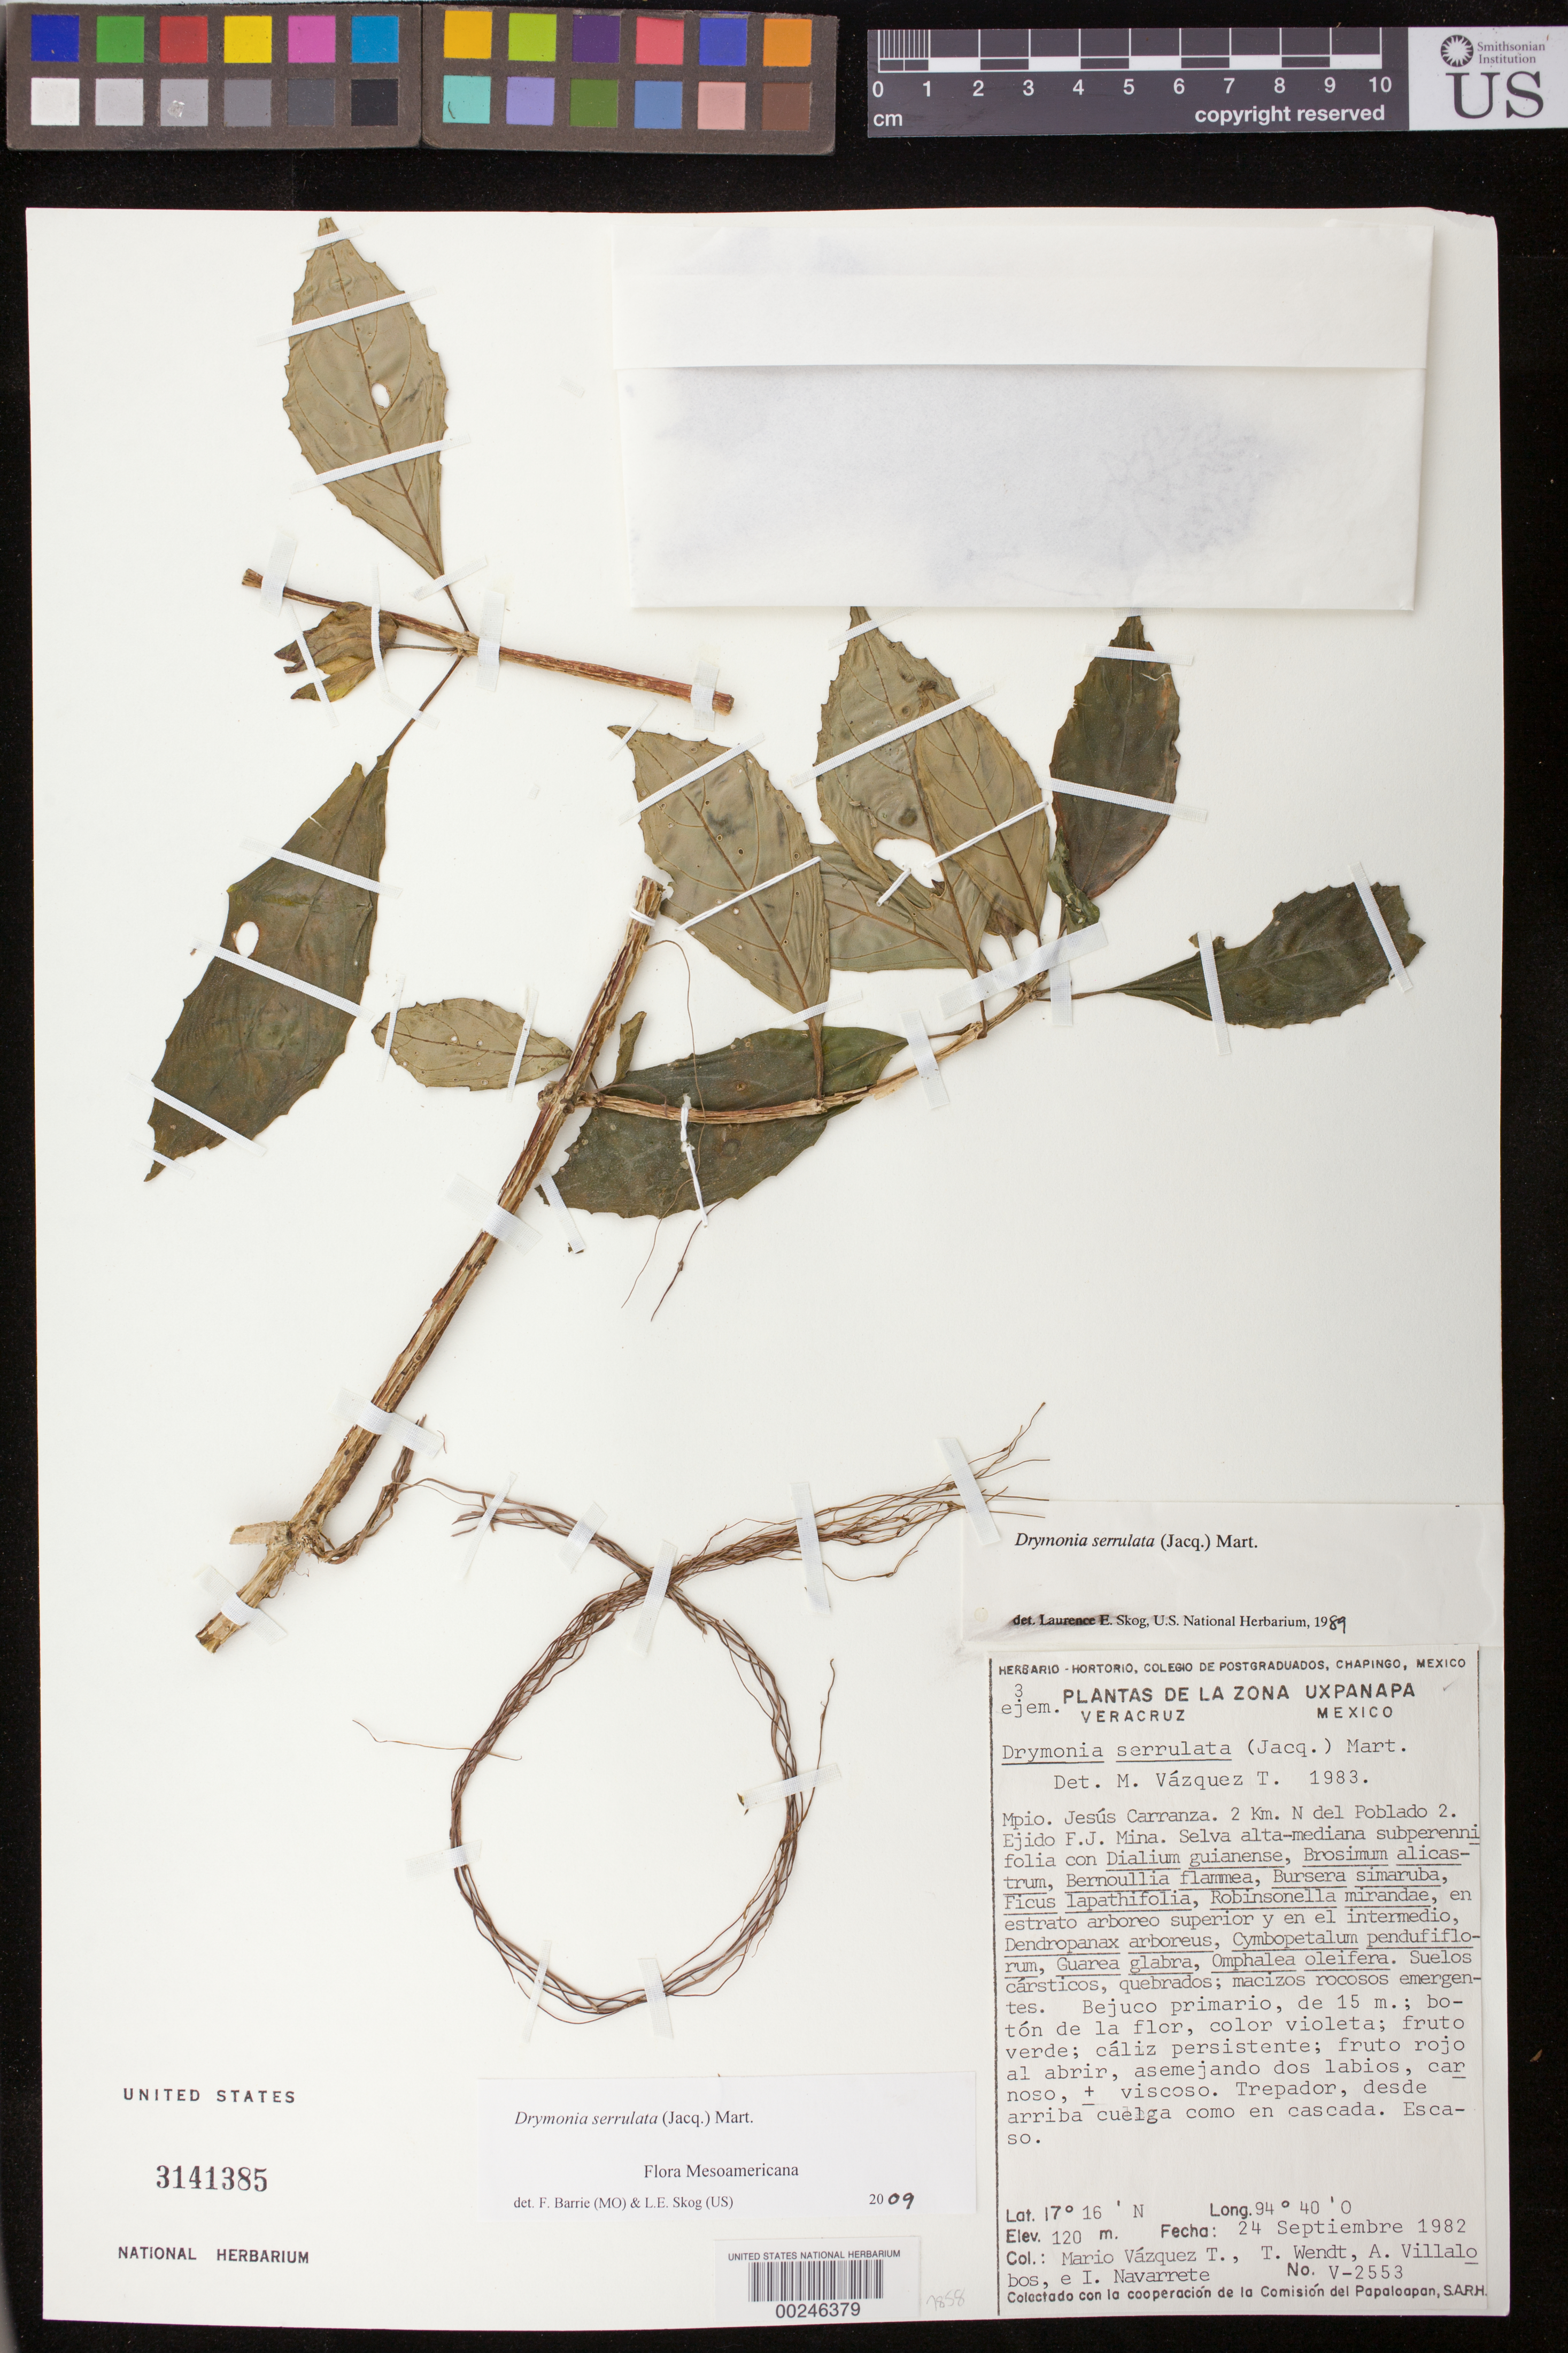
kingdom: Plantae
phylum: Tracheophyta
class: Magnoliopsida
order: Lamiales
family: Gesneriaceae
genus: Drymonia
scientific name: Drymonia serrulata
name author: (Jacq.) Mart.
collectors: M. Vázquez T., T. L. Wendt, A. Villalobos & I. Navarrete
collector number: V- 2553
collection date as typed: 24 Sep 1982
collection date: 1982-09-24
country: Mexico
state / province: Veracruz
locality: Mun. of Jesus Carranza, 2 km N of Poblado 2, Ejido F J Mina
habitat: Forest ...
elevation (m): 120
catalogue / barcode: US 3141385